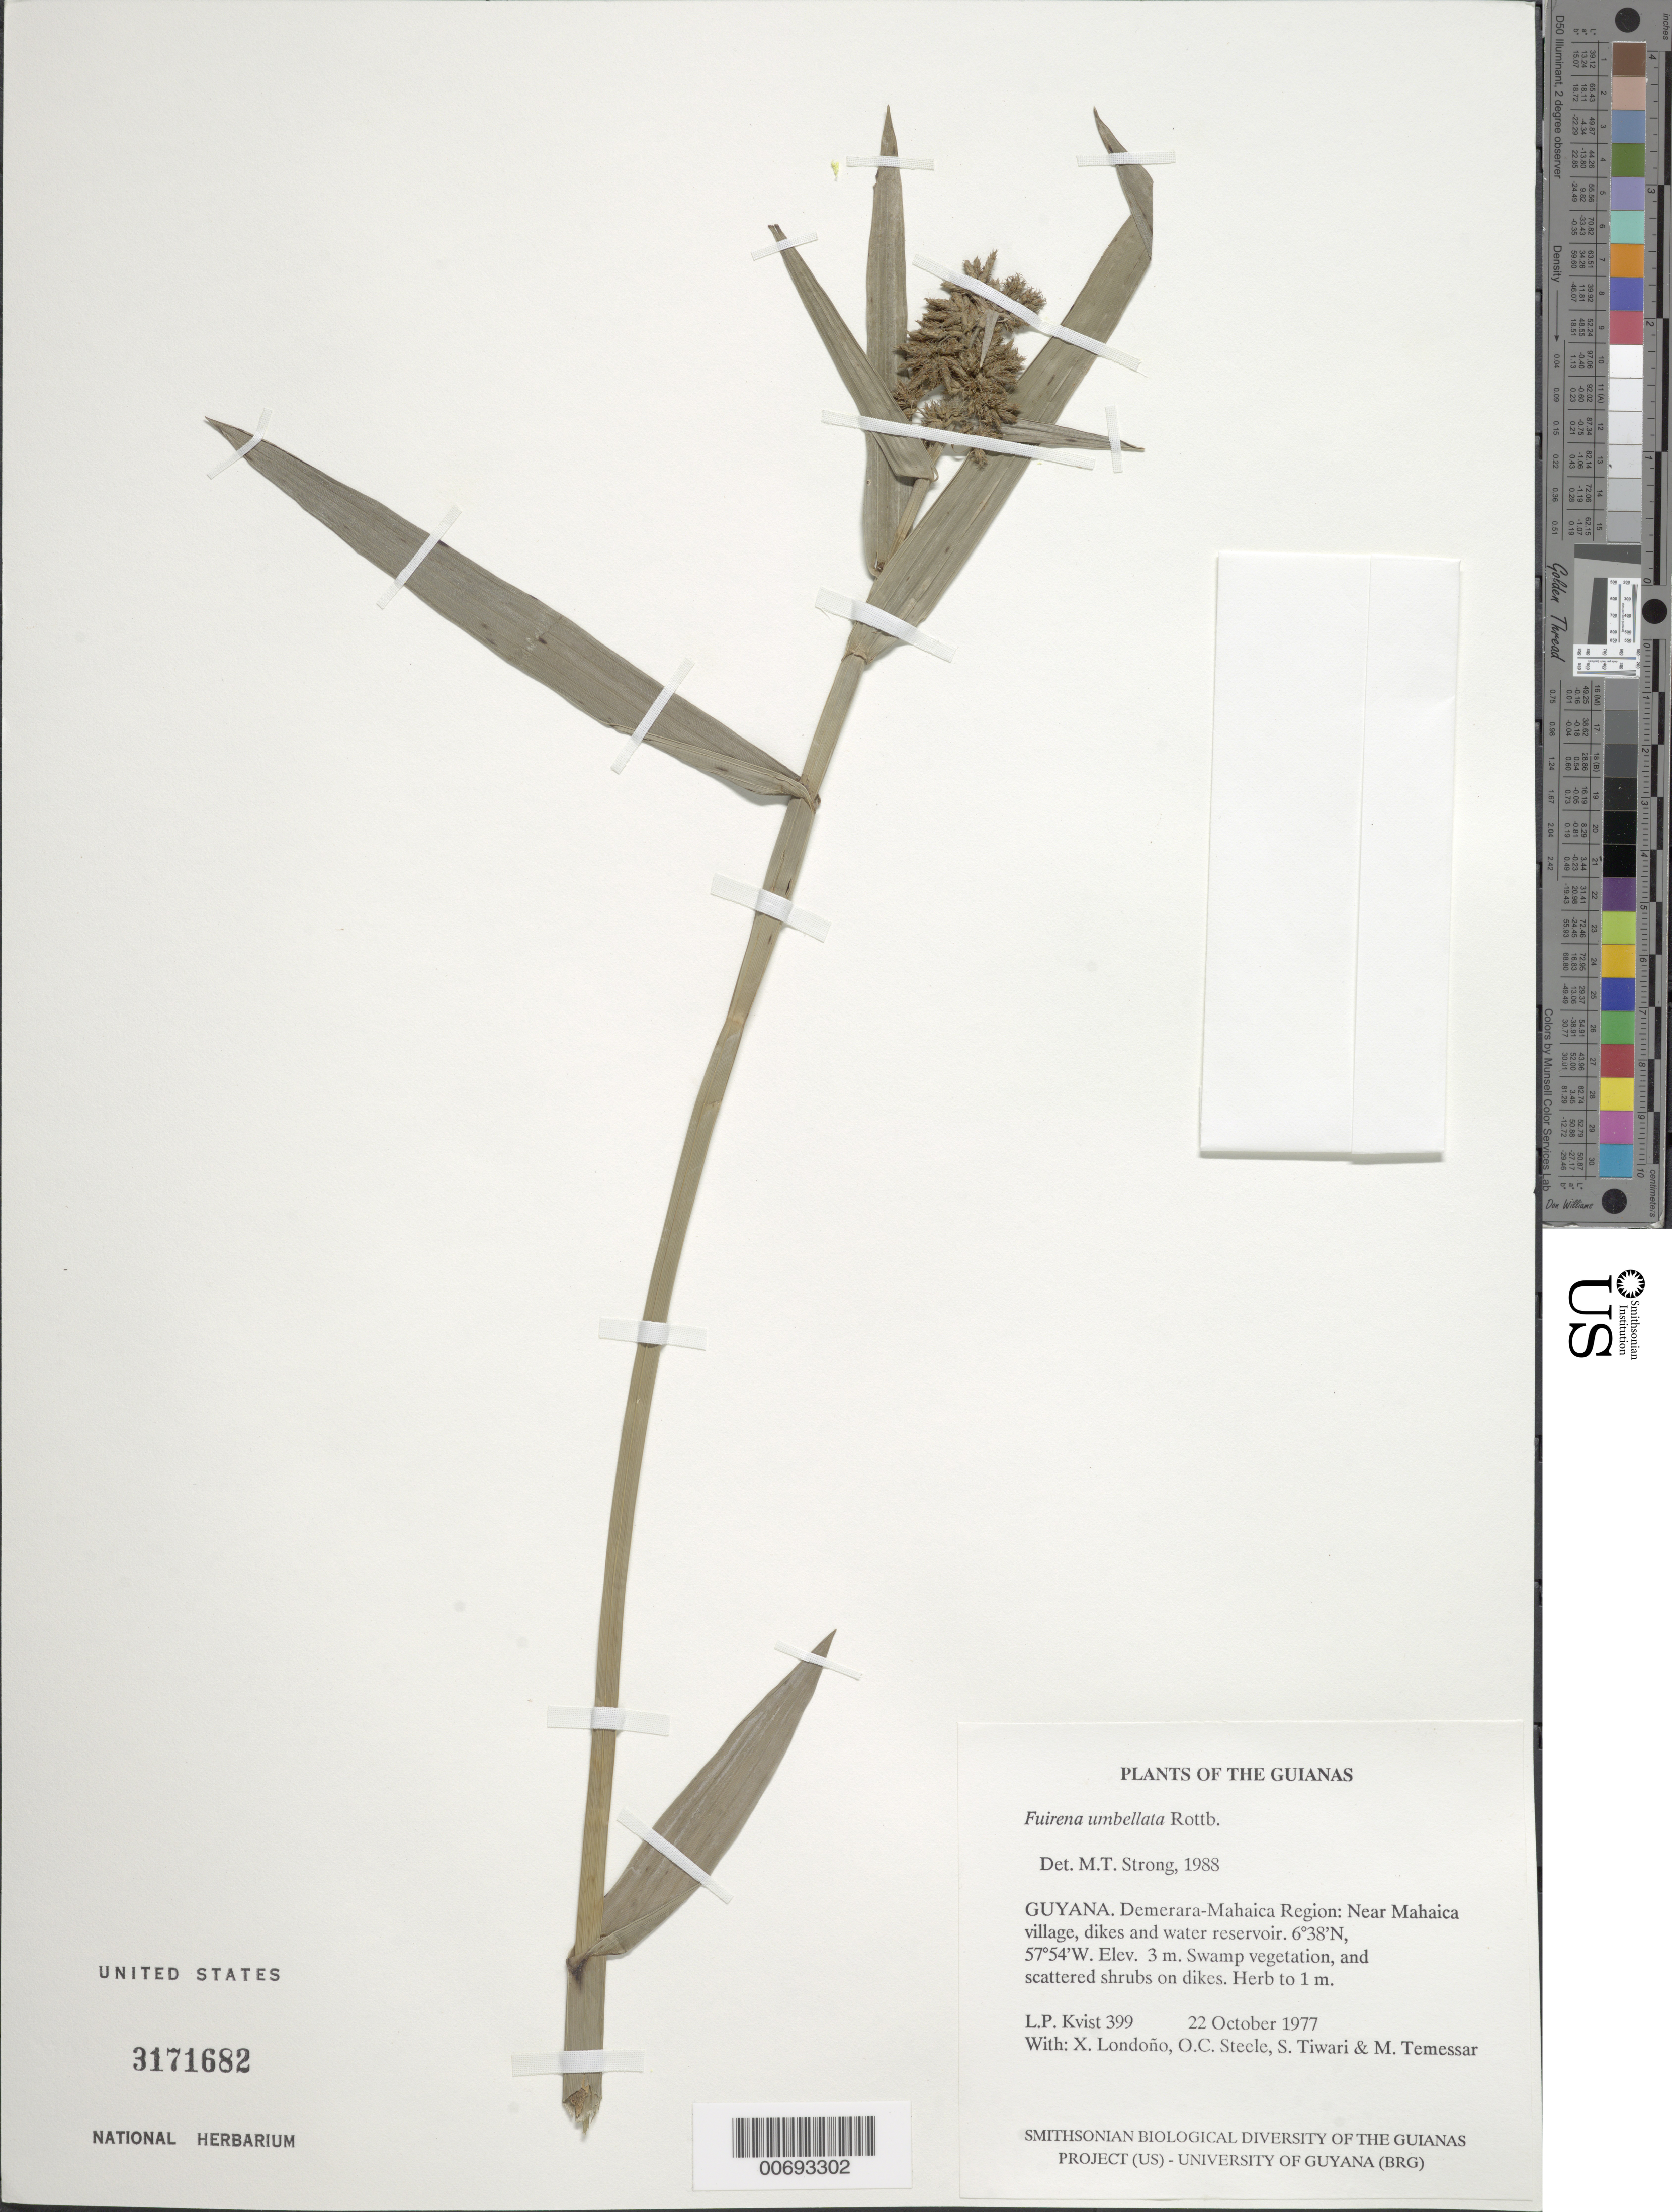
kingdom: Plantae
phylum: Tracheophyta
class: Liliopsida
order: Poales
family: Cyperaceae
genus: Fuirena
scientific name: Fuirena umbellata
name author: Rottb.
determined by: Strong, M. T., (US), Smithsonian Institution - National Museum of Natural History (UNITED STATES)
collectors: L. P. Kvist, X. Londoño, O. C. Steele, S. Tiwari & M. Tamessar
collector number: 399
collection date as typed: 22 October 1987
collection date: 1987-10-22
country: Guyana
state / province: Demerara-Mahaica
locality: Near Mahaica village, dikes and water reservoir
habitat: Swamp vegetation, and scattered shrubs on dikes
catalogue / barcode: US 3171682